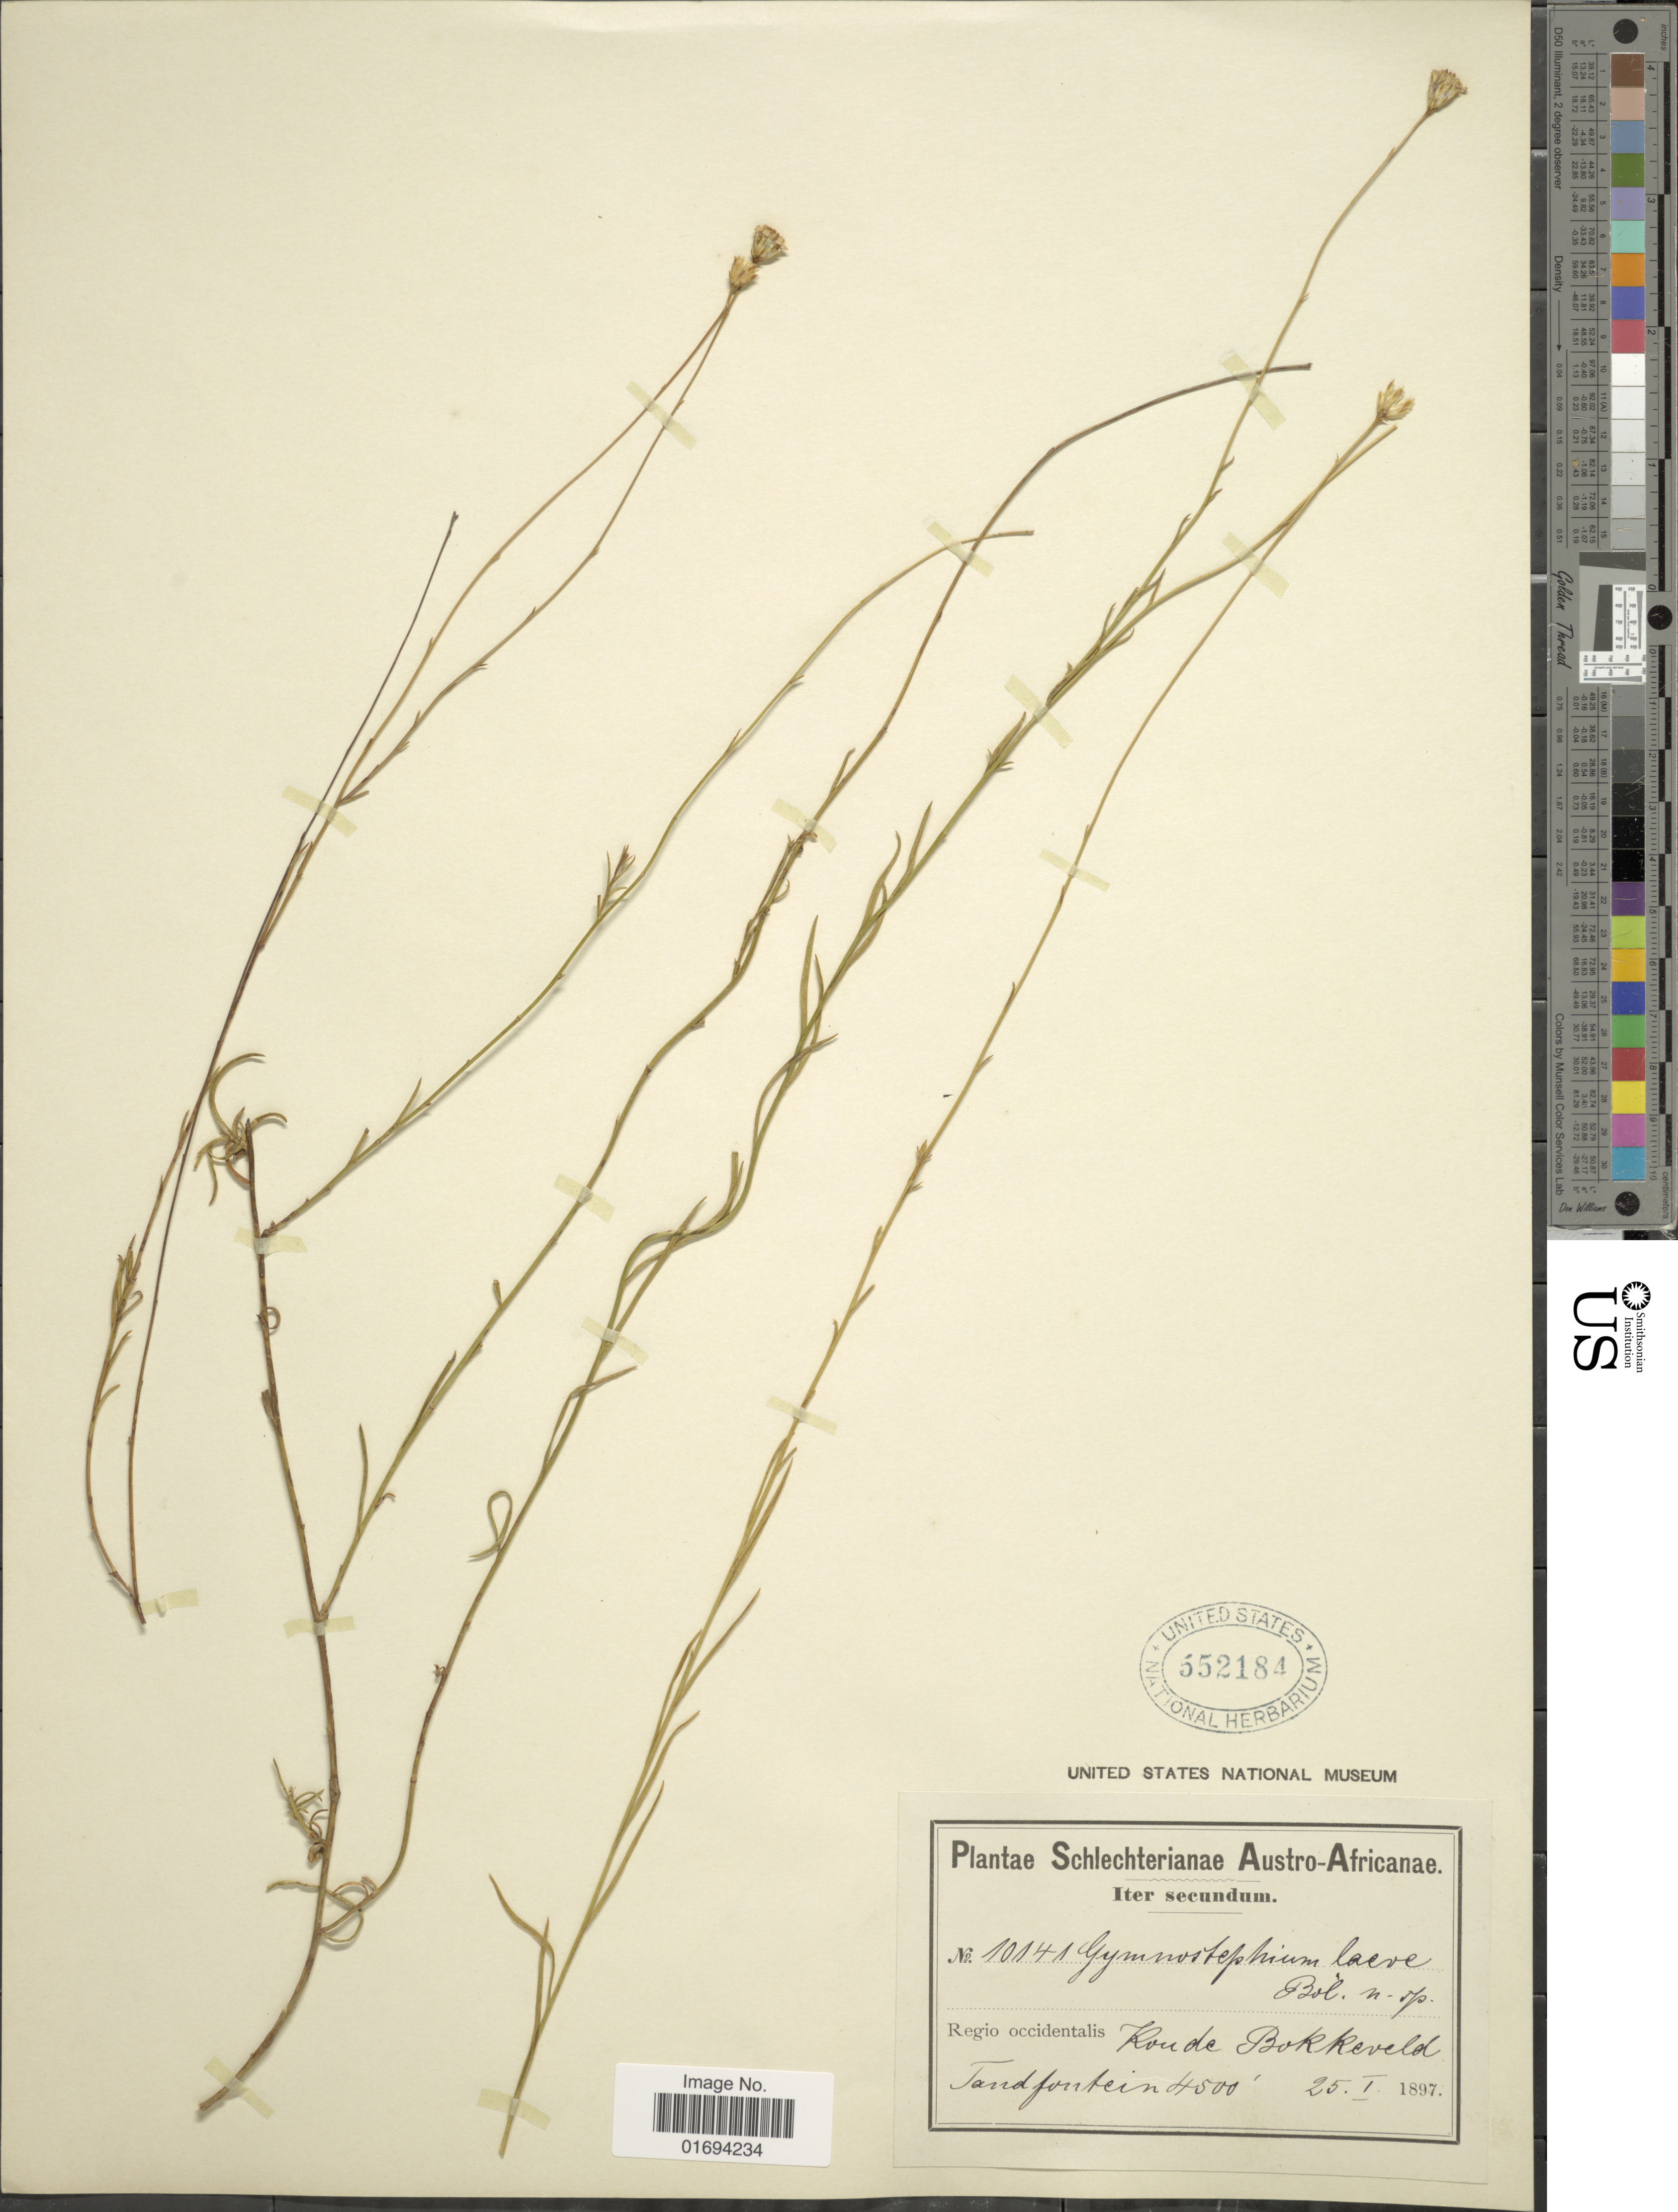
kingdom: Plantae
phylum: Tracheophyta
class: Magnoliopsida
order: Asterales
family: Asteraceae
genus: Gymnostephium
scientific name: Gymnostephium leve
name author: Bolus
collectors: K. Bokkeveld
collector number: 10141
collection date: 1897-01-25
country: South Africa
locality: Austro-Africanae, Koude Bokkeveld, Tandfontein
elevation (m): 1372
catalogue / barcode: US 552184